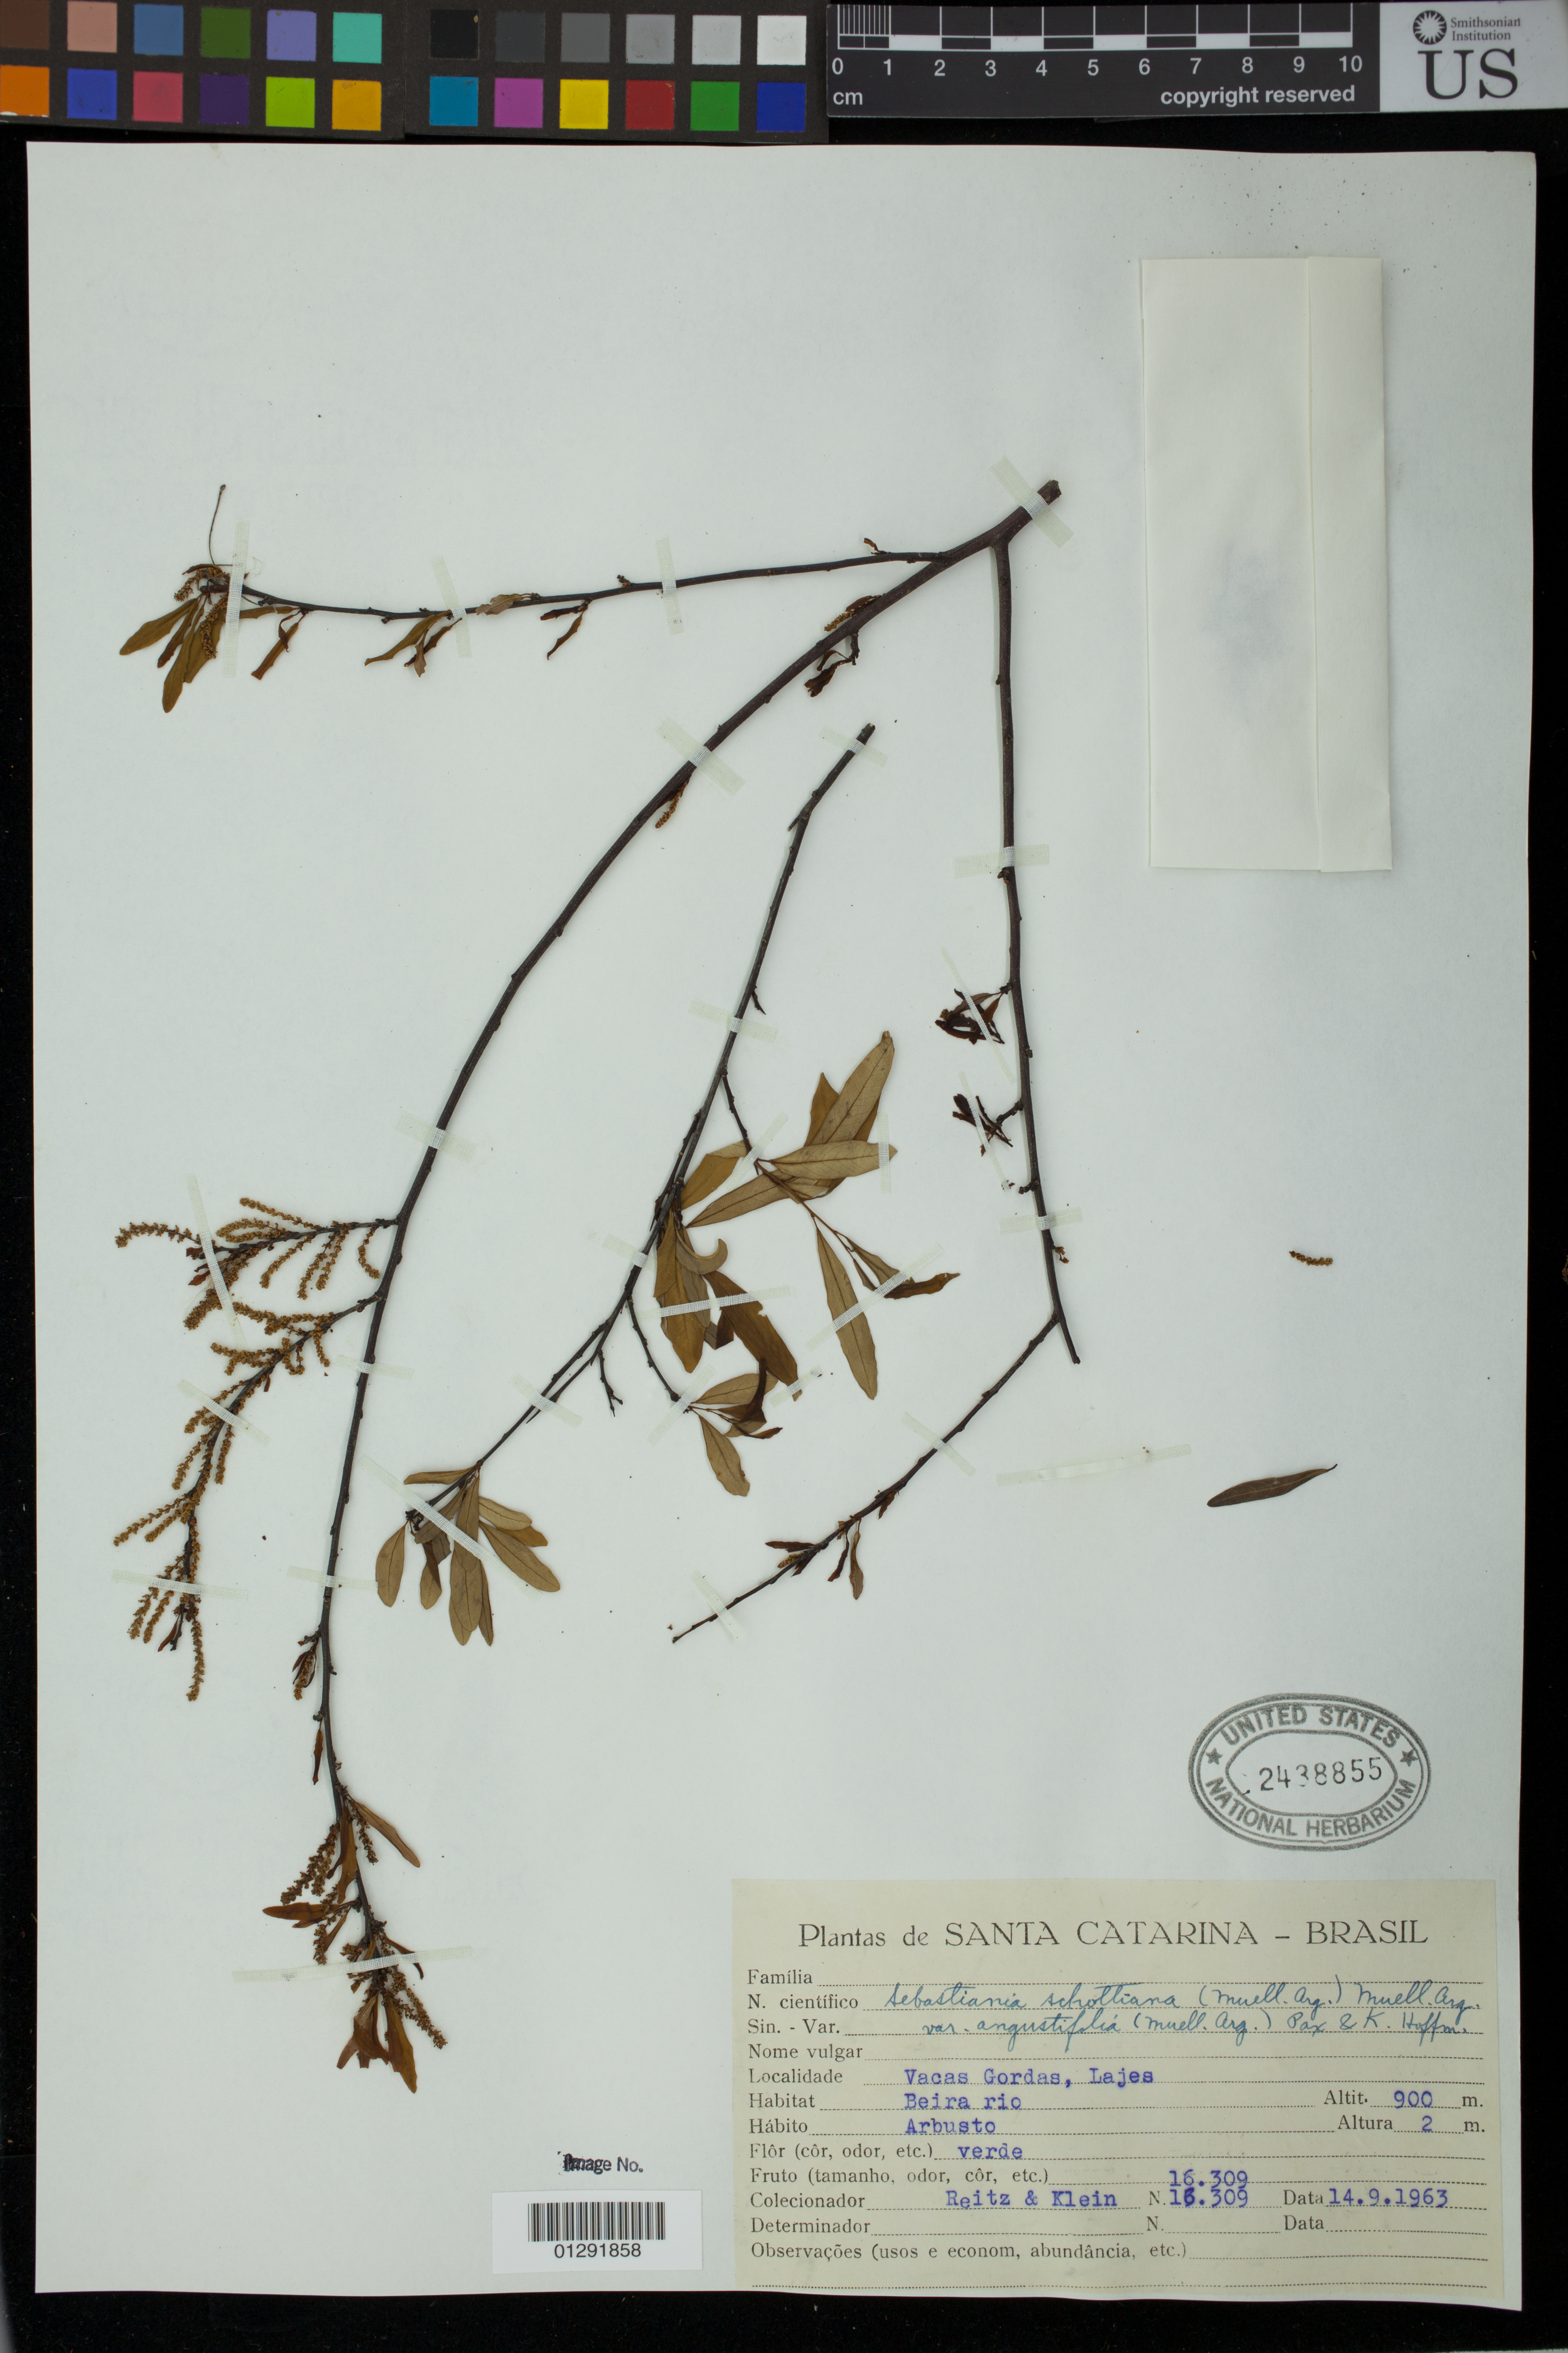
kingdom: Plantae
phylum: Tracheophyta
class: Magnoliopsida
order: Malpighiales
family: Euphorbiaceae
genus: Sebastiania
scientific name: Sebastiania schottiana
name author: (Müll. Arg.) Müll. Arg.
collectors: R. Reitz & R. M. Klein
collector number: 16309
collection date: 1963-09-14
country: Brazil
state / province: Santa Catarina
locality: Vacas Gordas, Lajes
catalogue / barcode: US 2438855